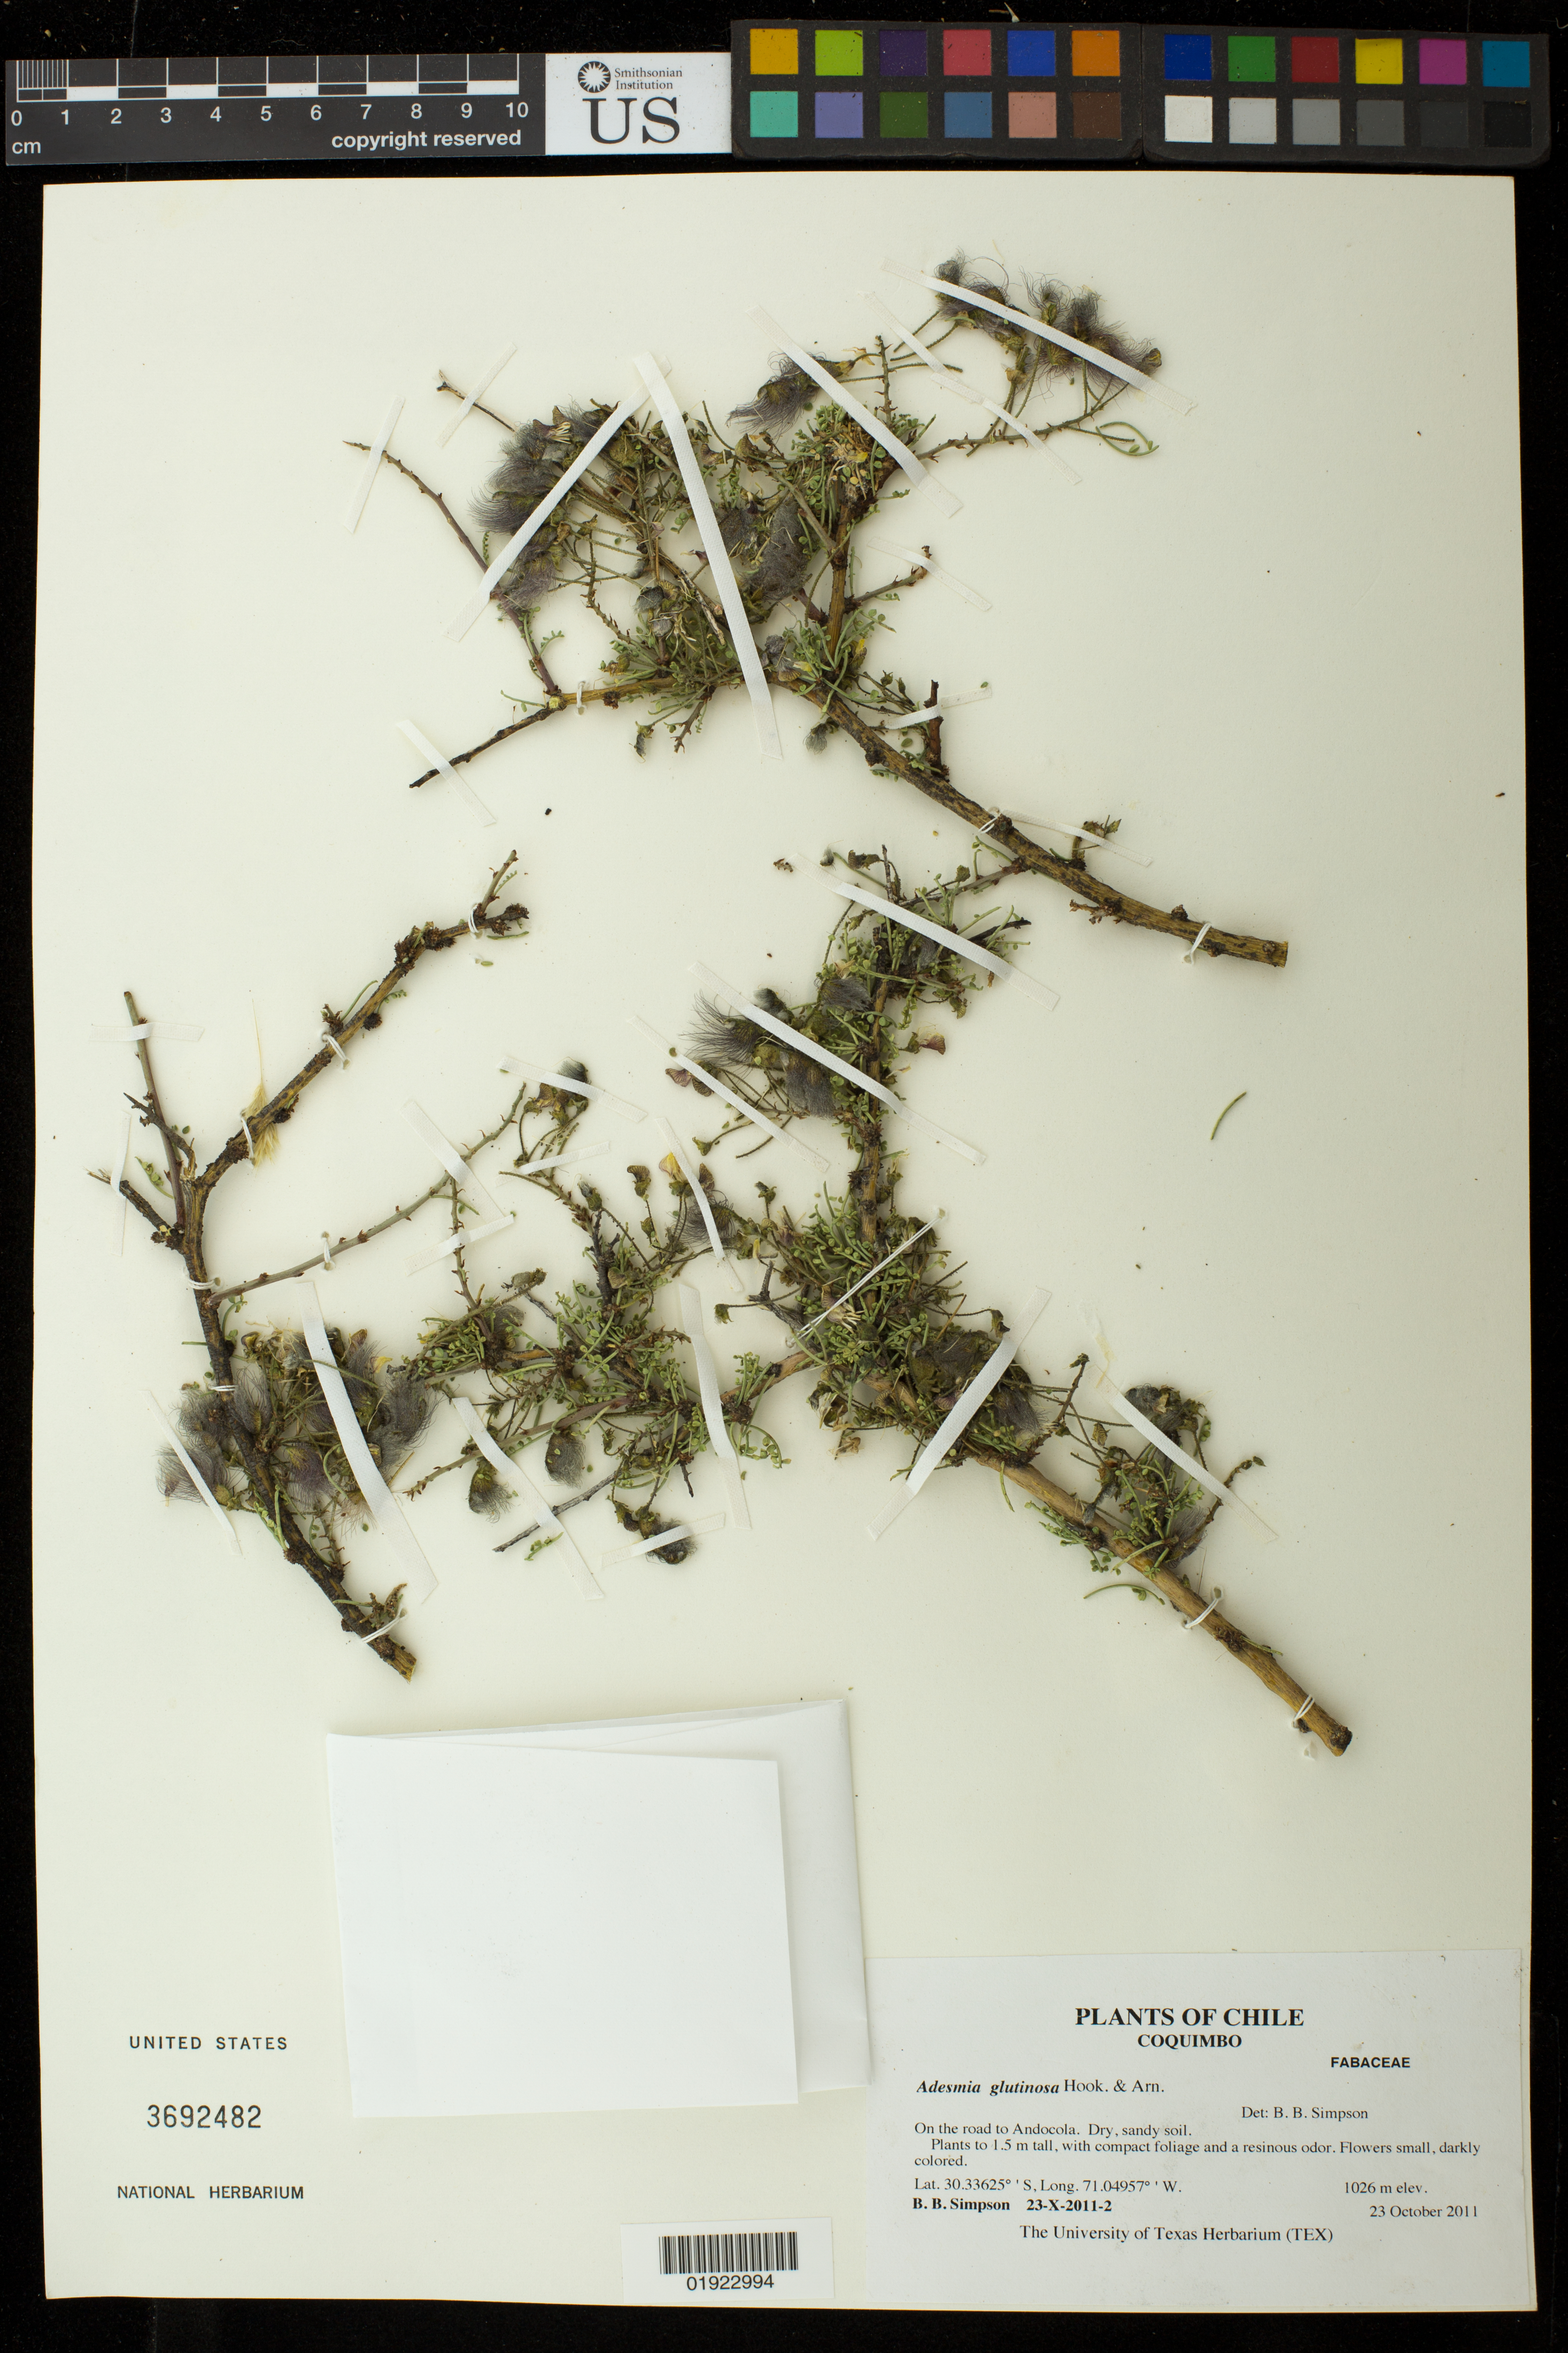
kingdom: Plantae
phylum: Tracheophyta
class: Magnoliopsida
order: Fabales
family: Fabaceae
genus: Adesmia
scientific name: Adesmia glutinosa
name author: Hook. & Arn.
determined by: Simpson, B. B.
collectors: B. Simpson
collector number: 23-X-2011-2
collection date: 2011-10-23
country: Chile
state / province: Coquimbo (IV)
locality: On the road to Andocola.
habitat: Dry, sandy soil.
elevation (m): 1026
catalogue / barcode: US 3692482